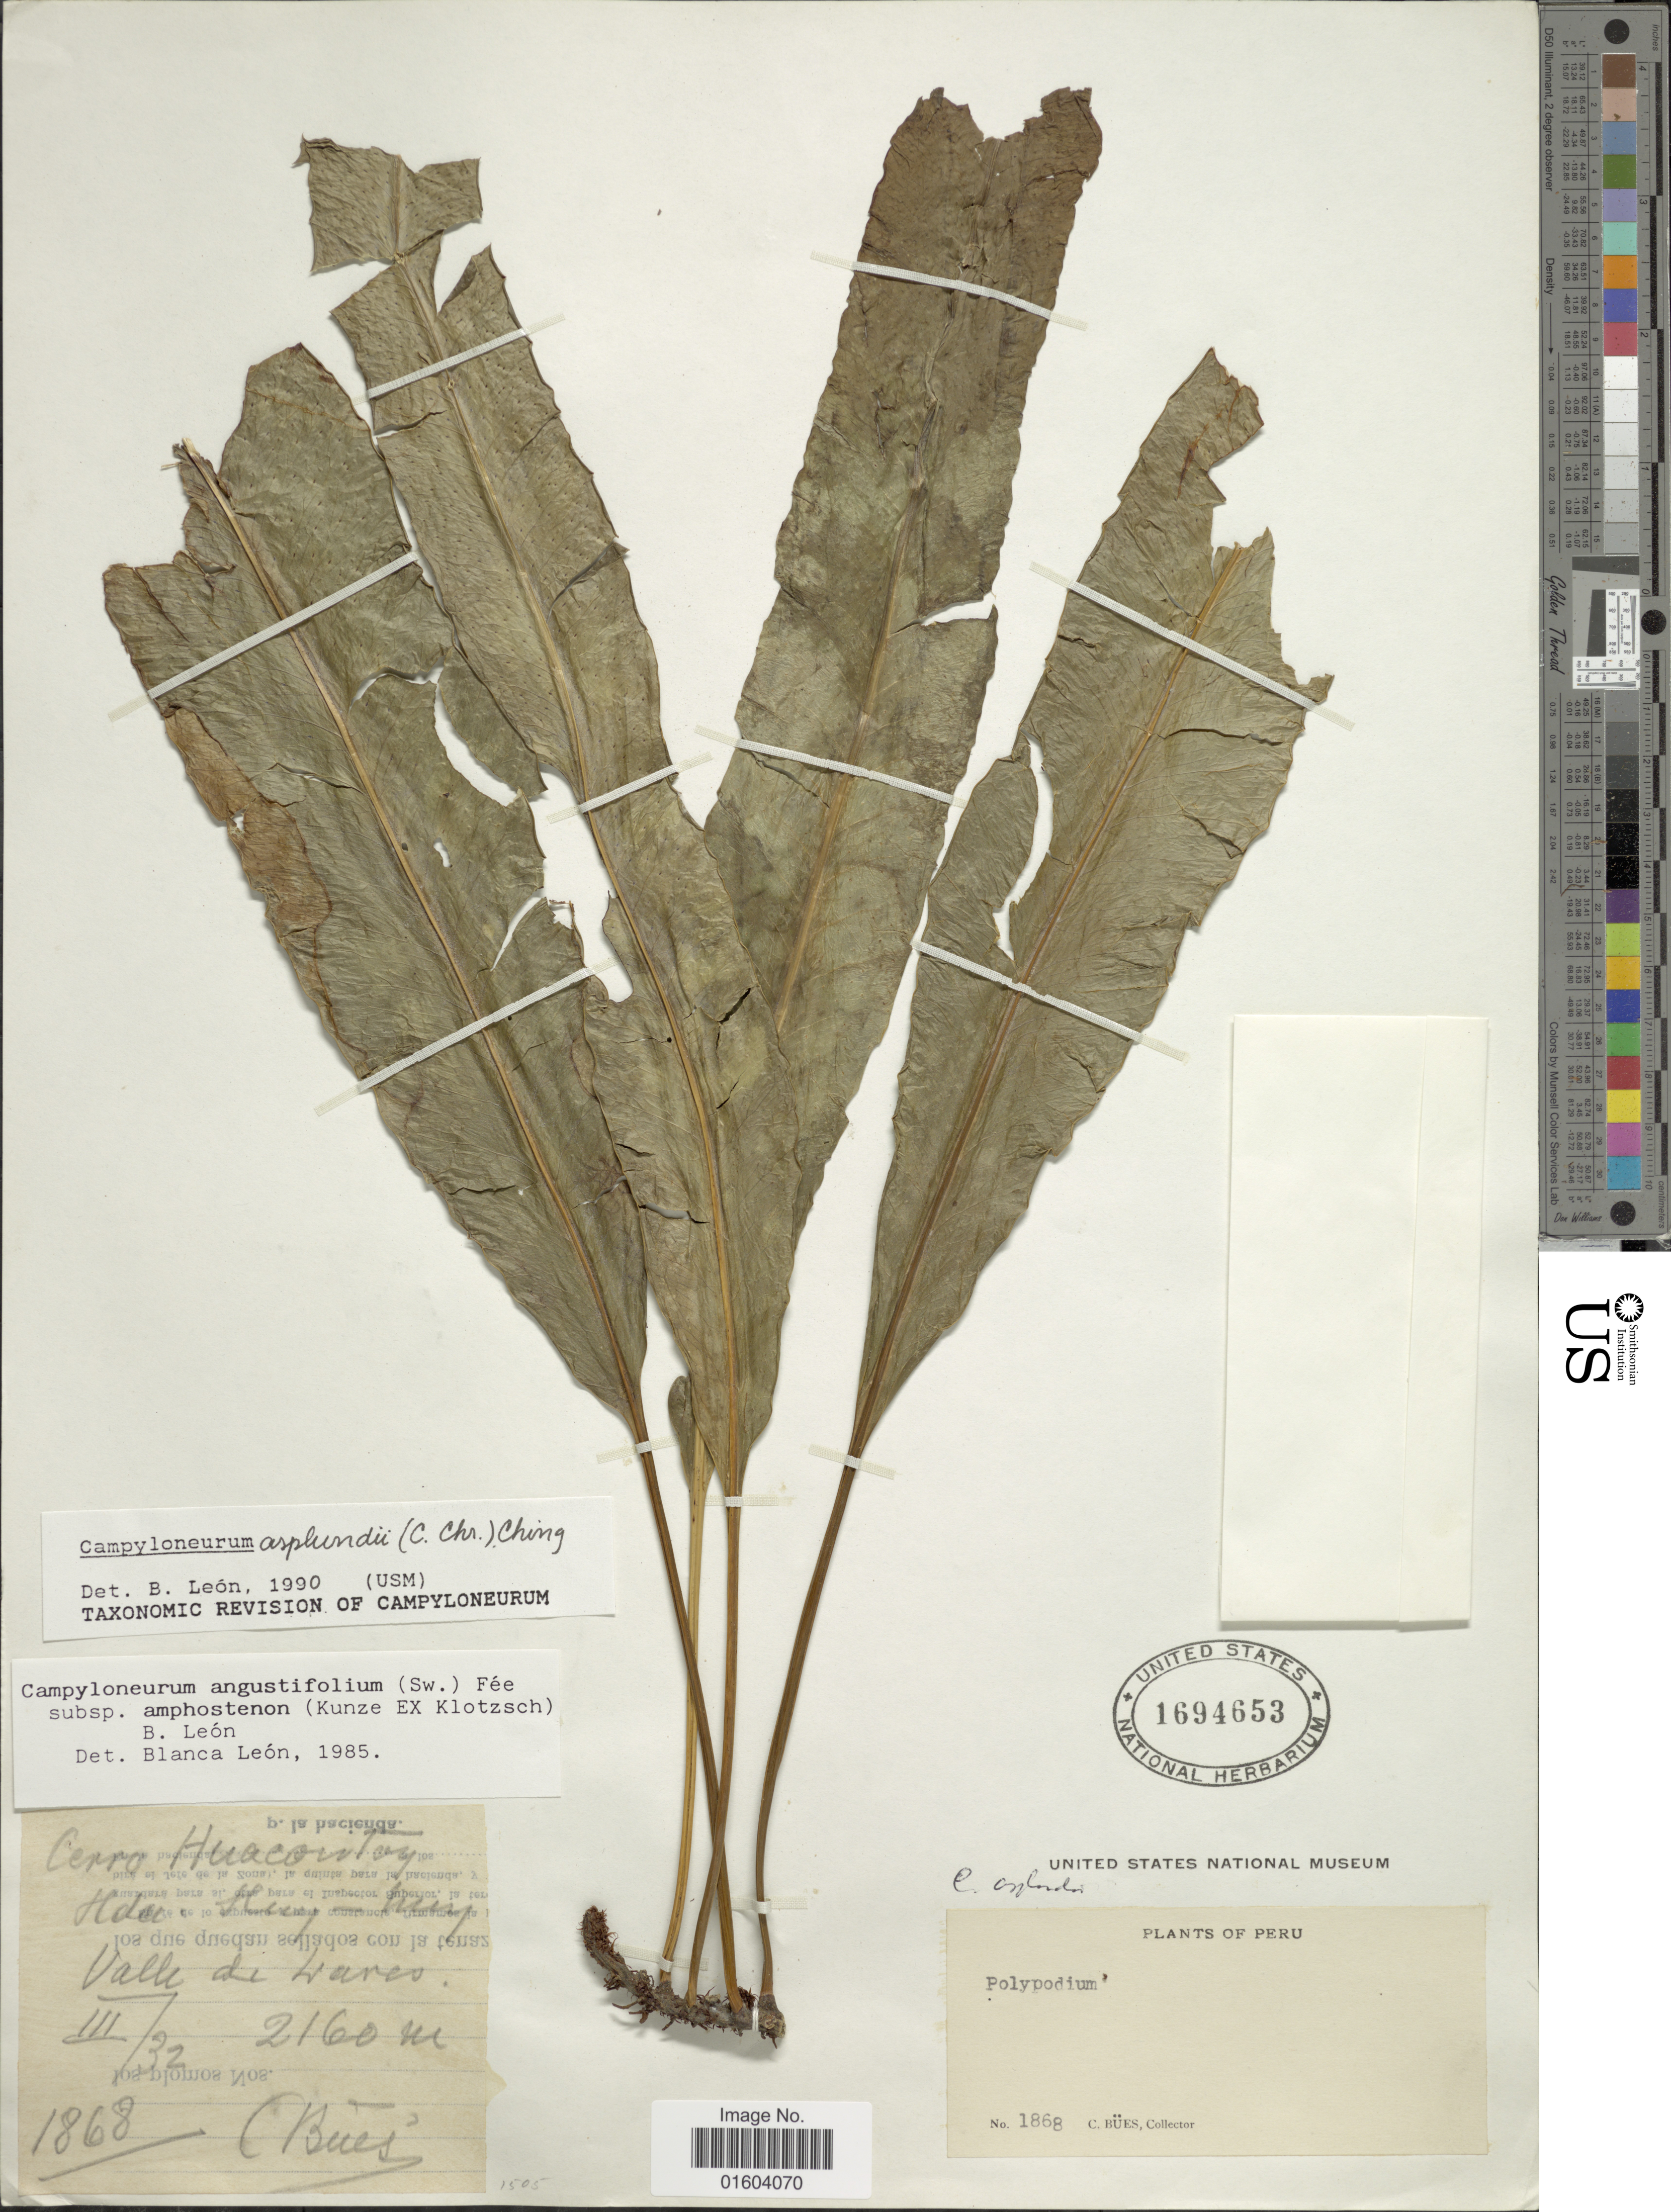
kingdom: Plantae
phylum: Tracheophyta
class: Polypodiopsida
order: Polypodiales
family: Polypodiaceae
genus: Campyloneurum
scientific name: Campyloneurum asplundii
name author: (C. Chr.) Ching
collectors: C. Bues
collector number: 1868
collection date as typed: Transcribed d/m/y: /3/32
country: Peru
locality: Peru, Cerro Huacontoy, Hda. Huy- Muy Valle de Lares. [interperted]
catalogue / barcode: US 1694653